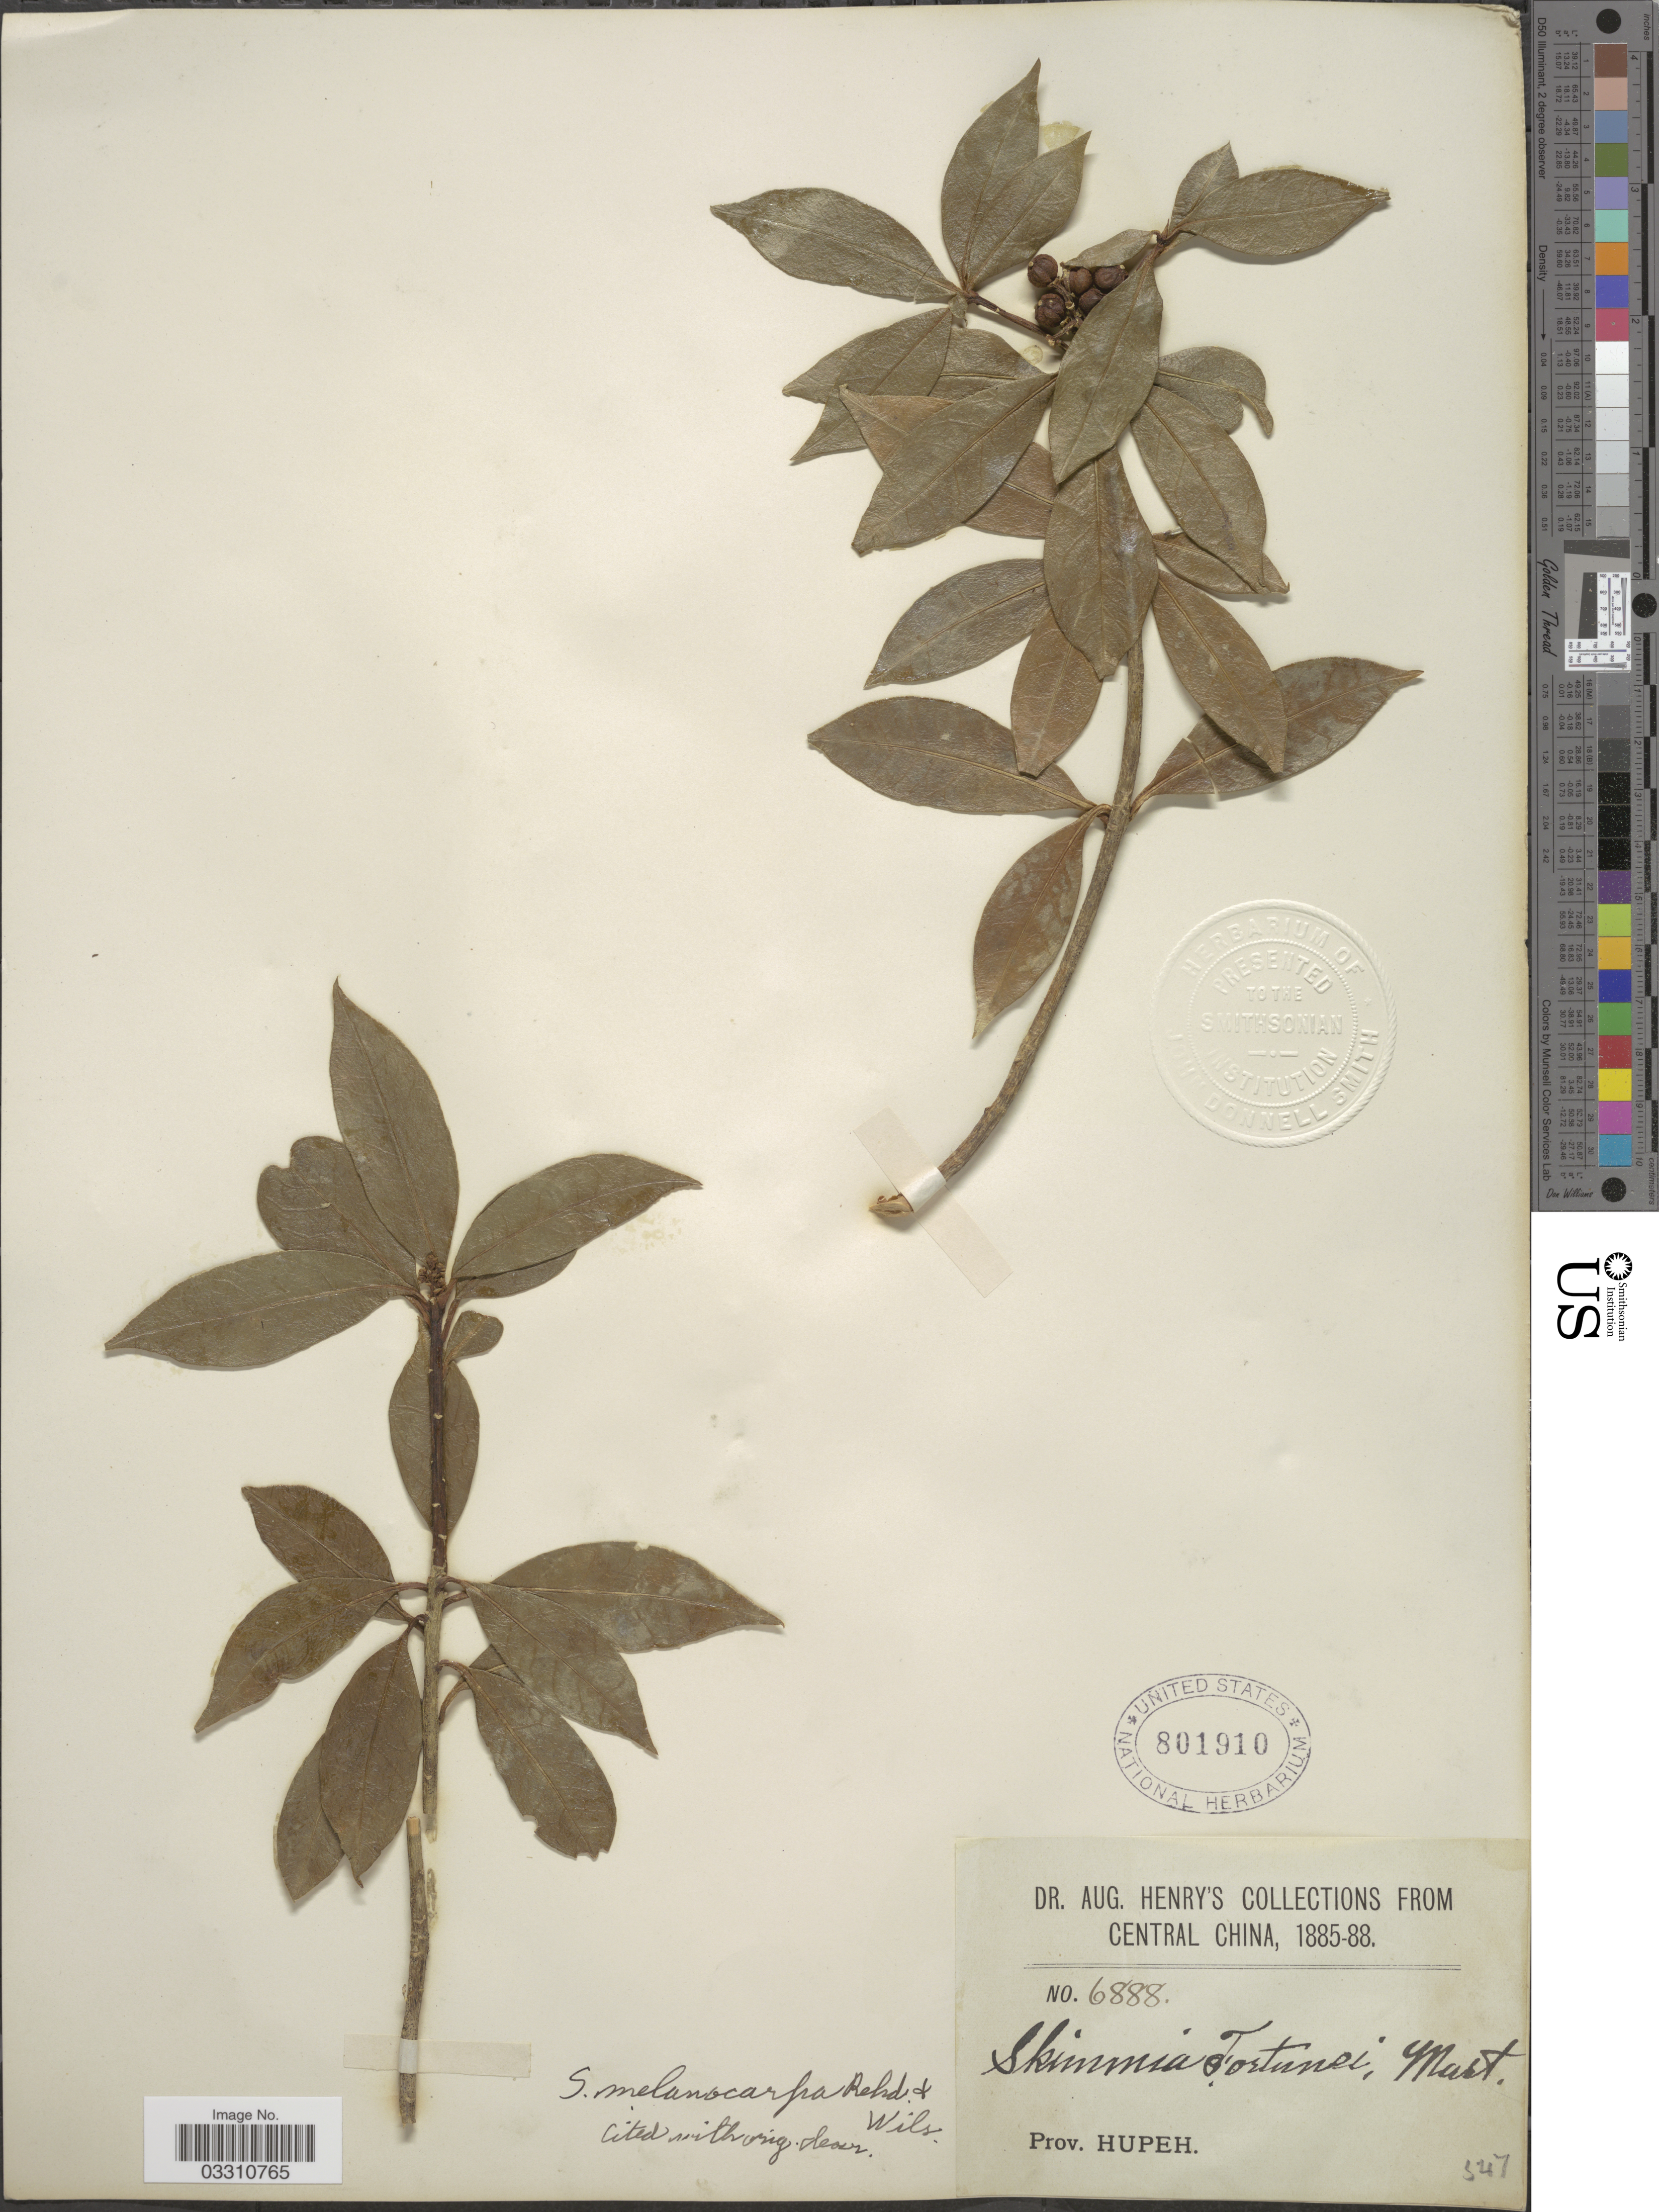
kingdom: Plantae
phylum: Tracheophyta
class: Magnoliopsida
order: Sapindales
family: Rutaceae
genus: Skimmia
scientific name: Skimmia melanocarpa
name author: Rehder & E.H. Wilson in Sarg.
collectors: A. Henry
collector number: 6888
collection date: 1885/1888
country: China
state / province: Hubei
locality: Central China, Prov. Hupeh.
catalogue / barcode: US 801910